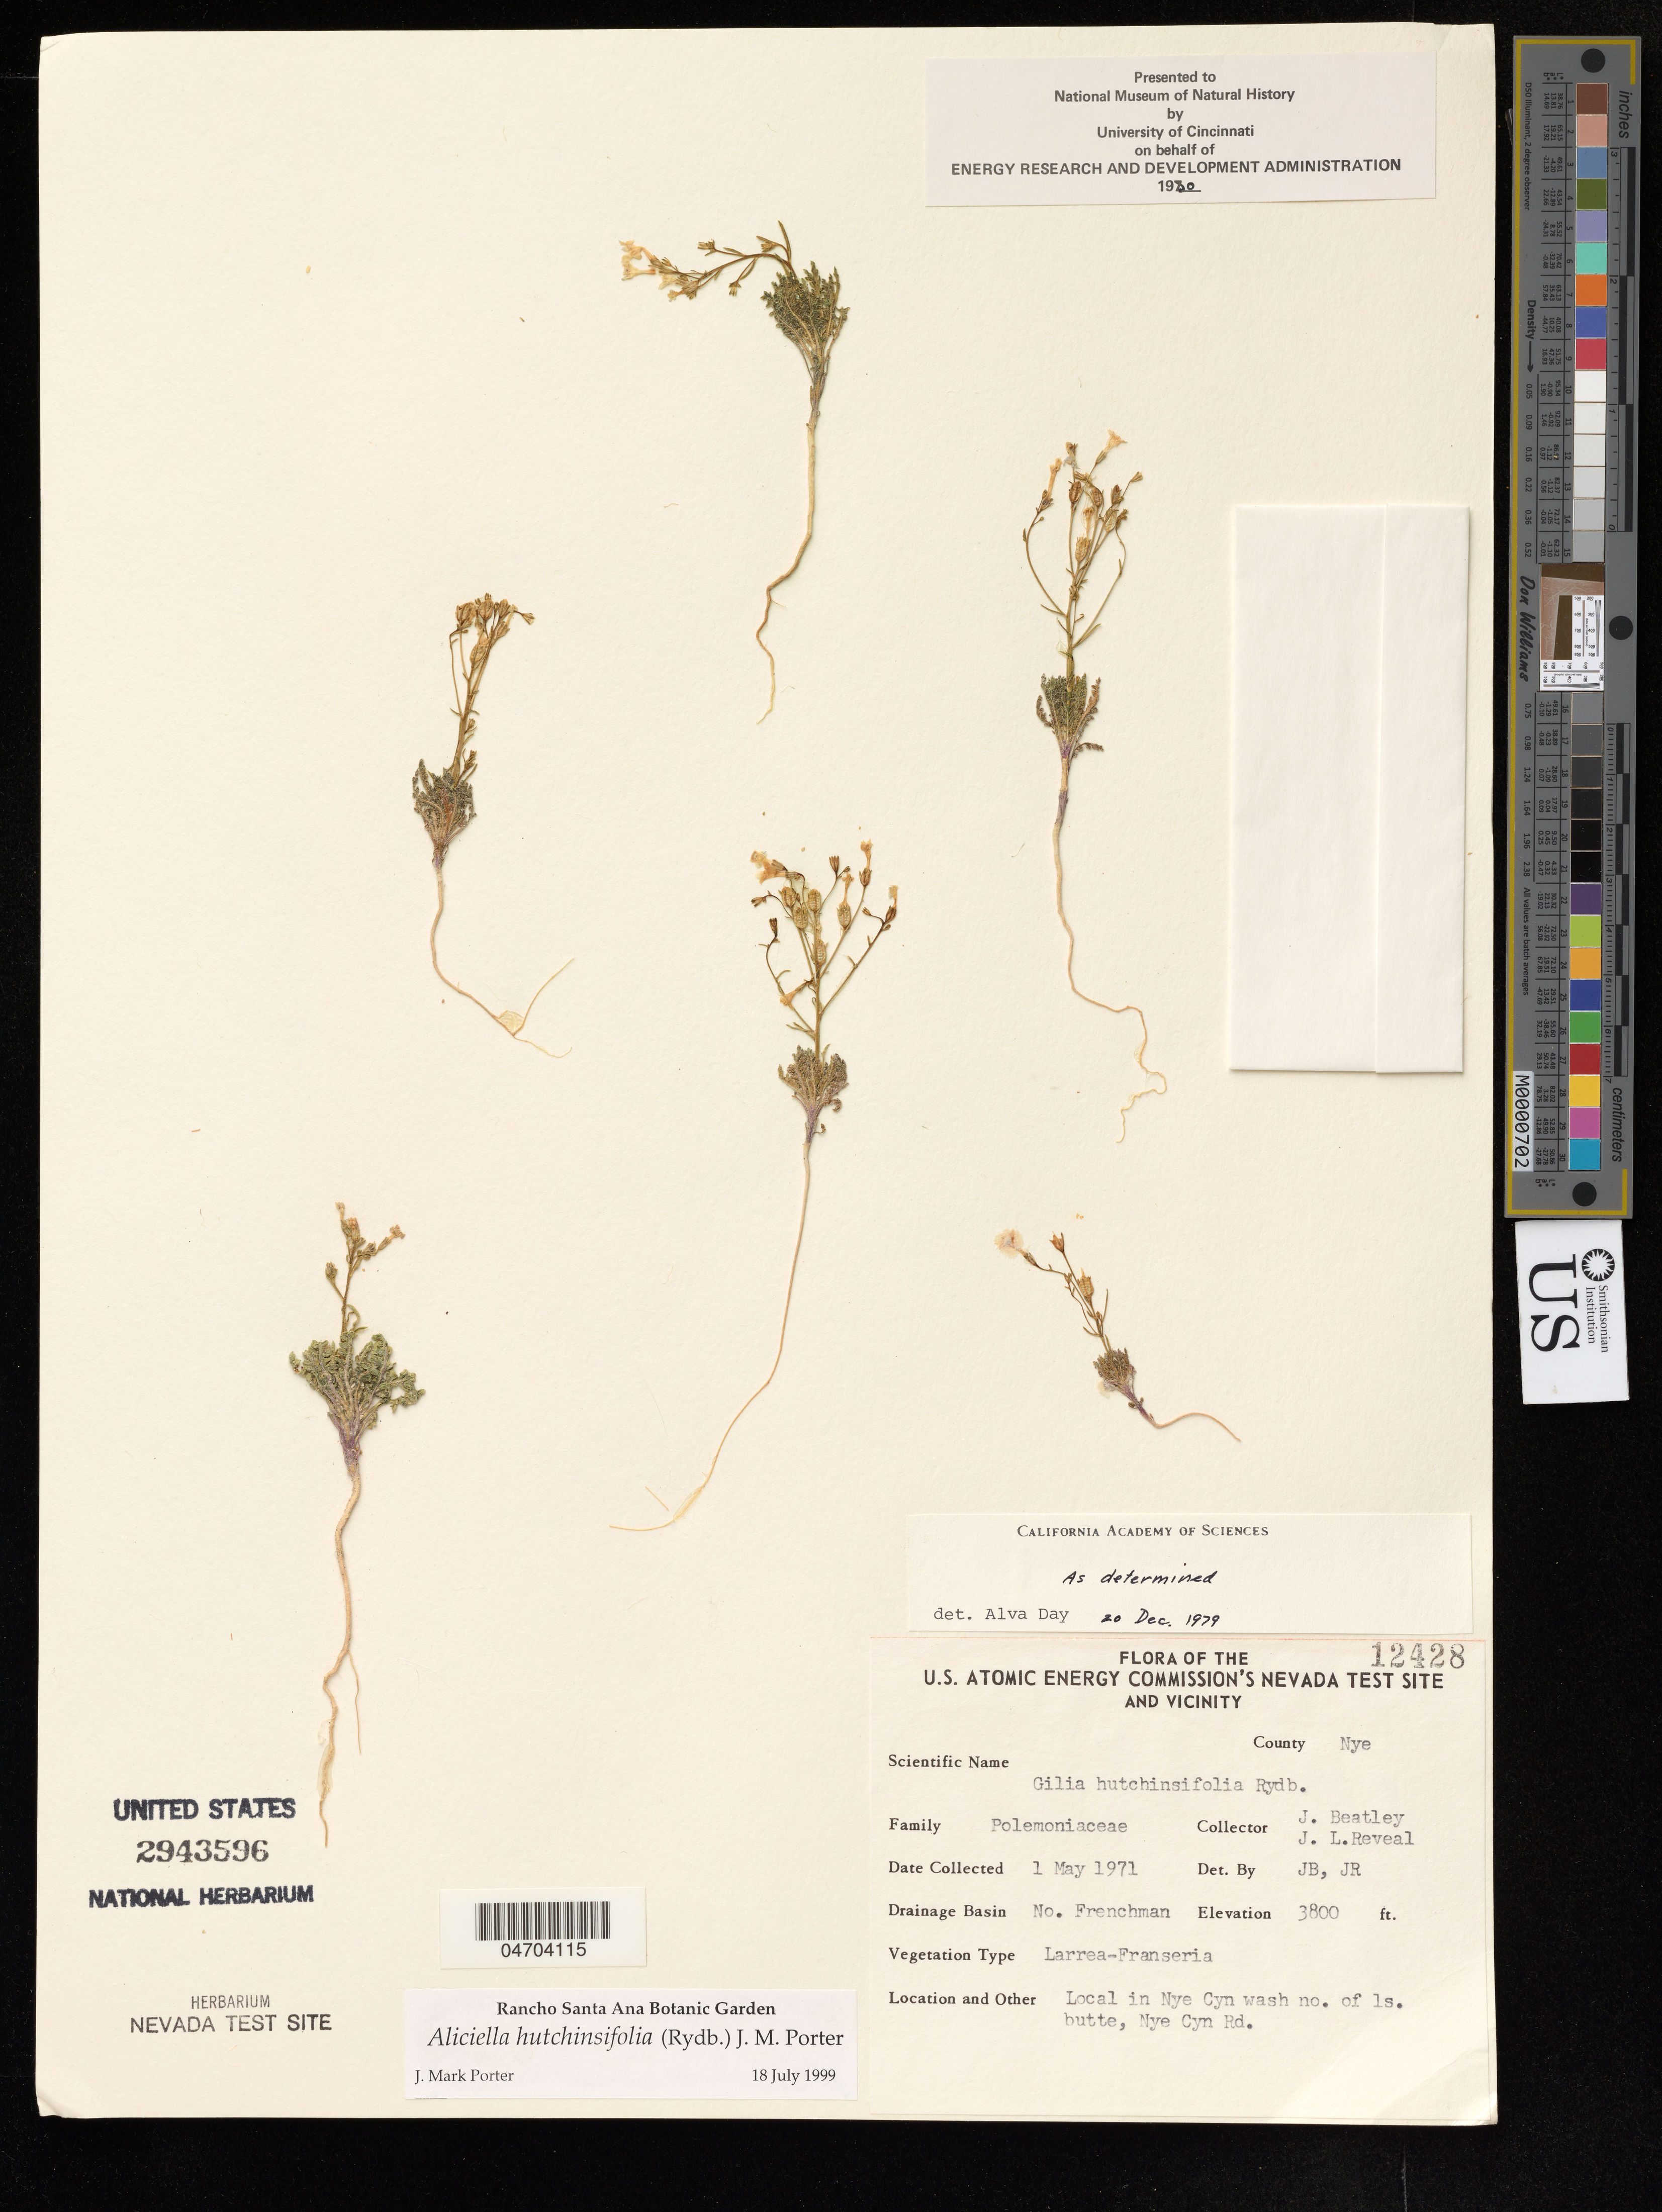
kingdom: Plantae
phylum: Tracheophyta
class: Magnoliopsida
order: Ericales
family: Polemoniaceae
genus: Aliciella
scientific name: Aliciella hutchinsifolia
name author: (Rydb.) J.M. Porter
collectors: J. Beatly & J. Reveal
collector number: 12428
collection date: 1971-05-01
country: United States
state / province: Nevada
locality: U.S. Atomic Energy Commission's Nevada Test Site and Vicinity. No. Frenchman. in Nye Cyn wash no. of Is. butte, Nye Cyn Rd.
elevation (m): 1158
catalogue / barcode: US 2943596